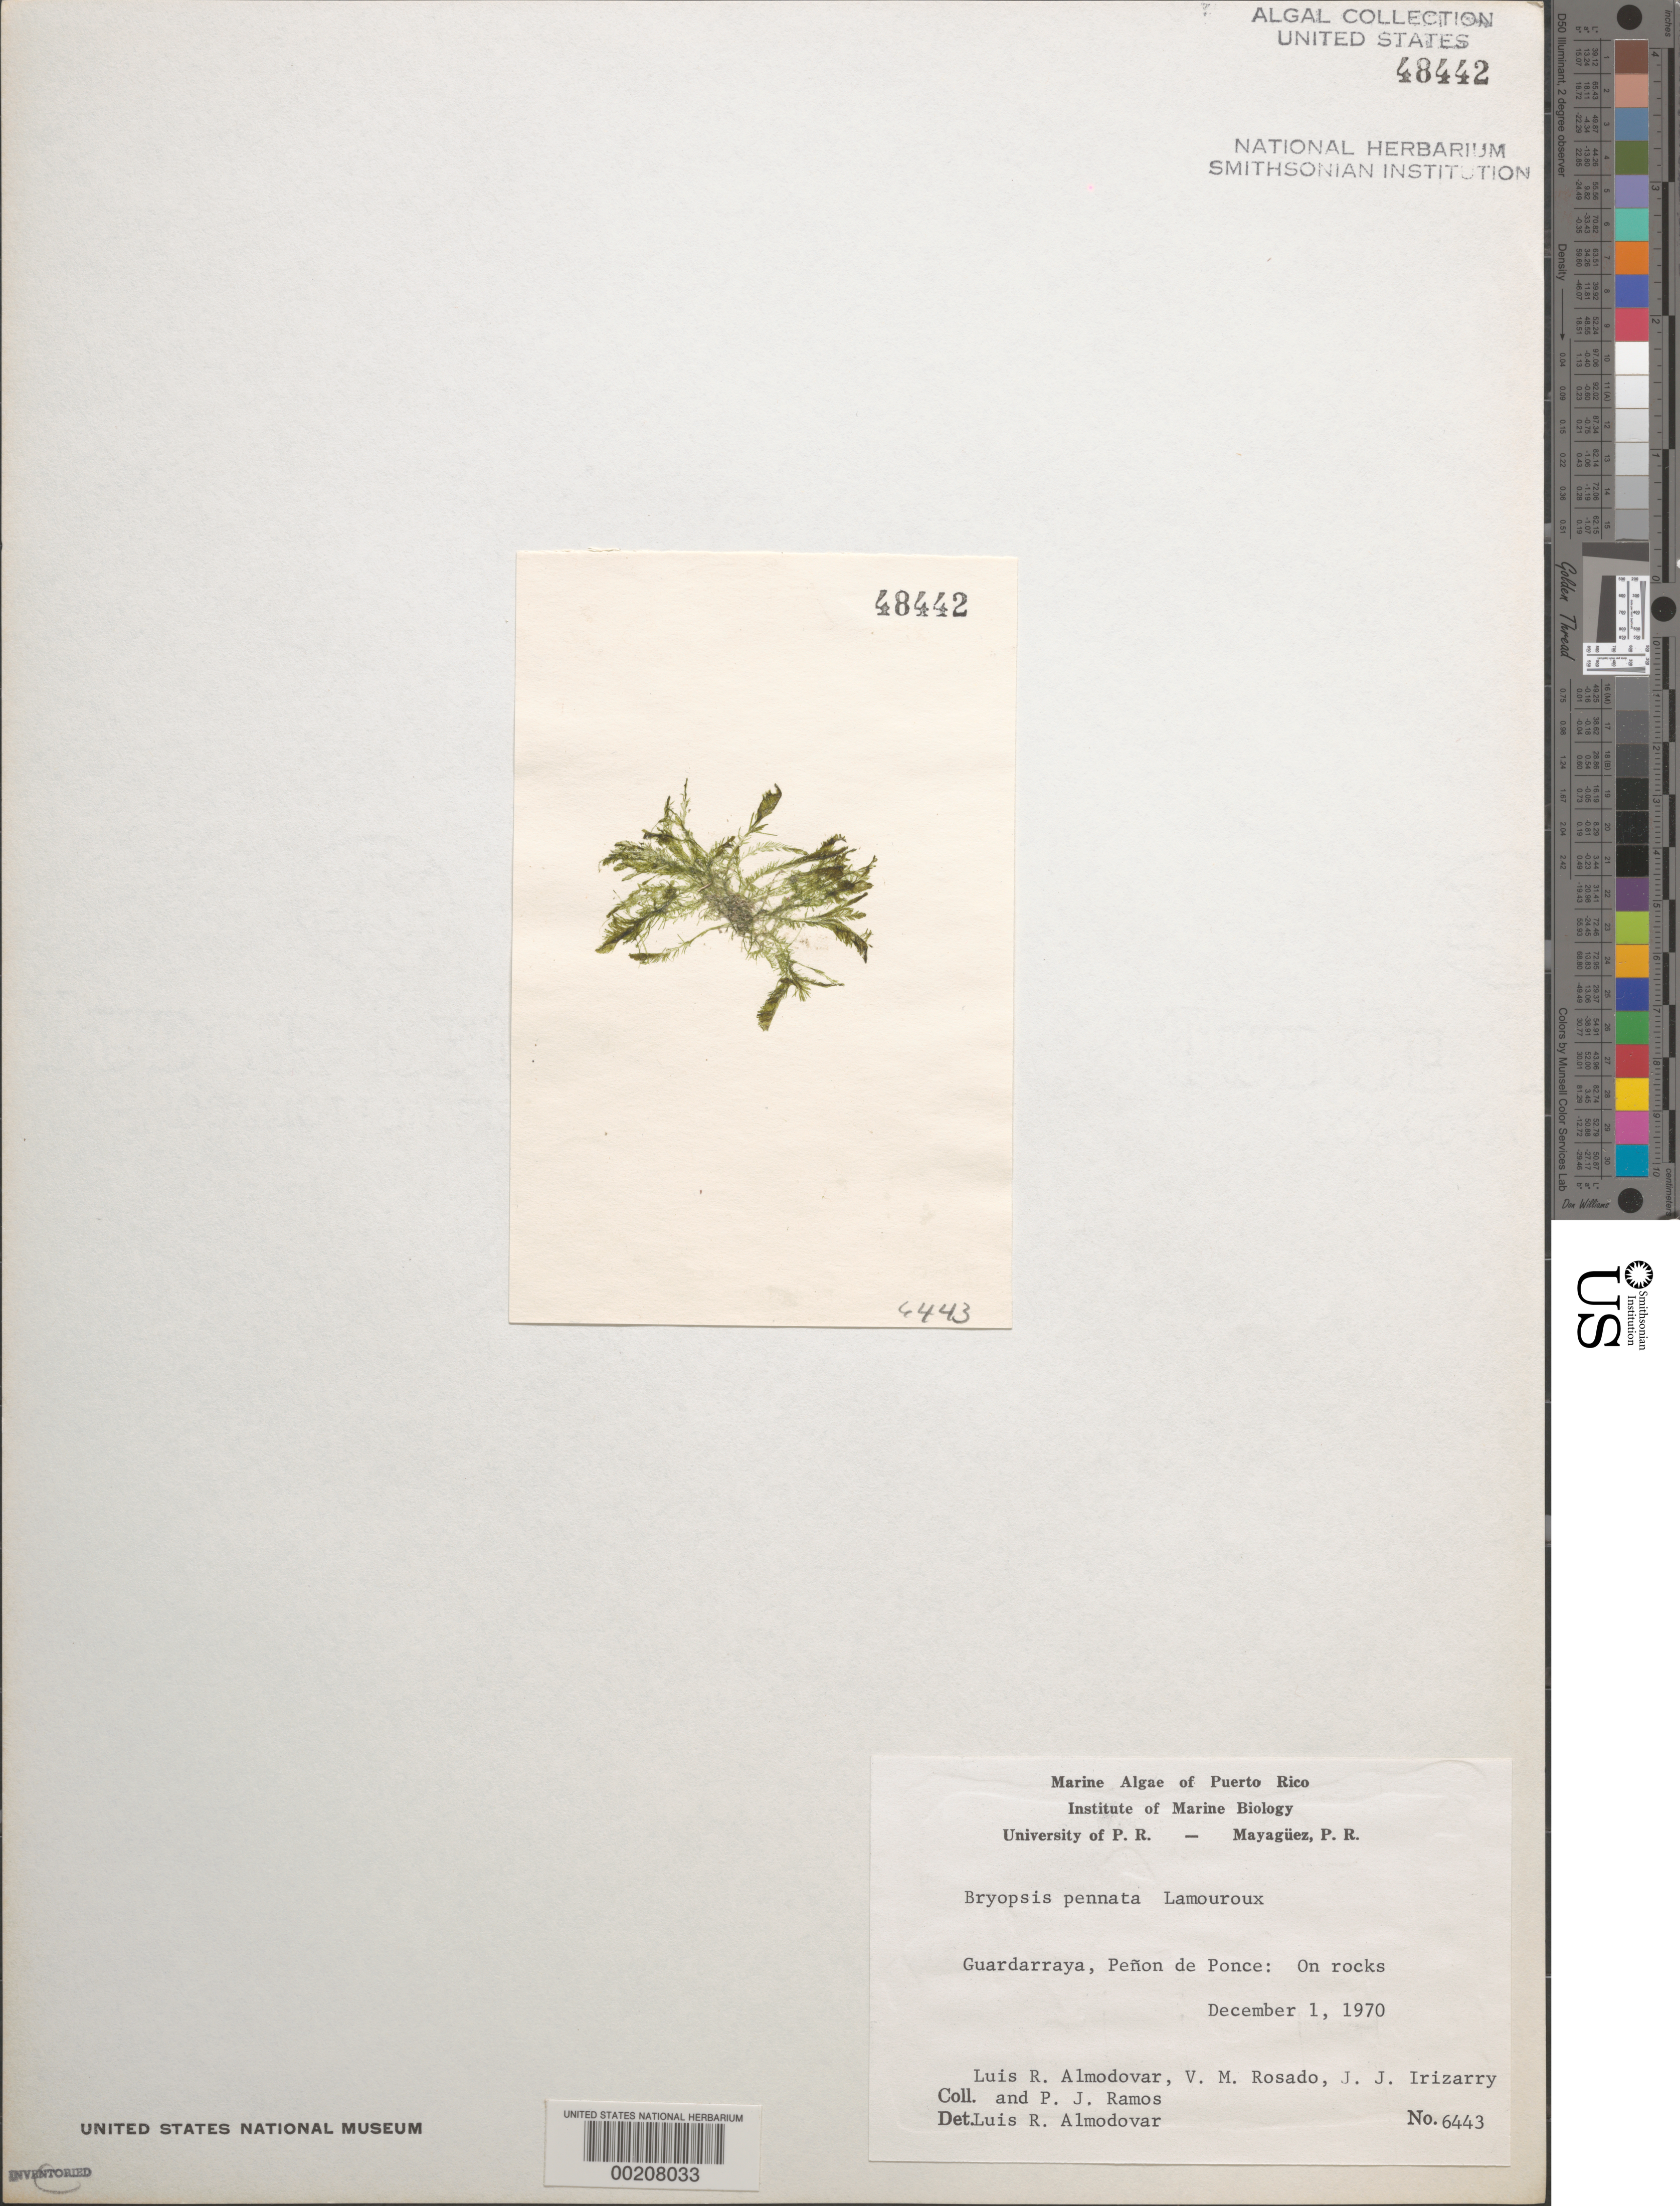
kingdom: Plantae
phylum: Chlorophyta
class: Ulvophyceae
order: Bryopsidales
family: Bryopsidaceae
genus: Bryopsis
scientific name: Bryopsis pennata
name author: J.V.Lamouroux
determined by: Almodovar, L. R.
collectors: L. Almodovar, V. Rosado, J. Irizarry & P. Ramos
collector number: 6443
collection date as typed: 01 Dec 1970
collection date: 1970-12-01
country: Puerto Rico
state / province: Guardarraya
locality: Penyon de Ponce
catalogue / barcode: US 48442